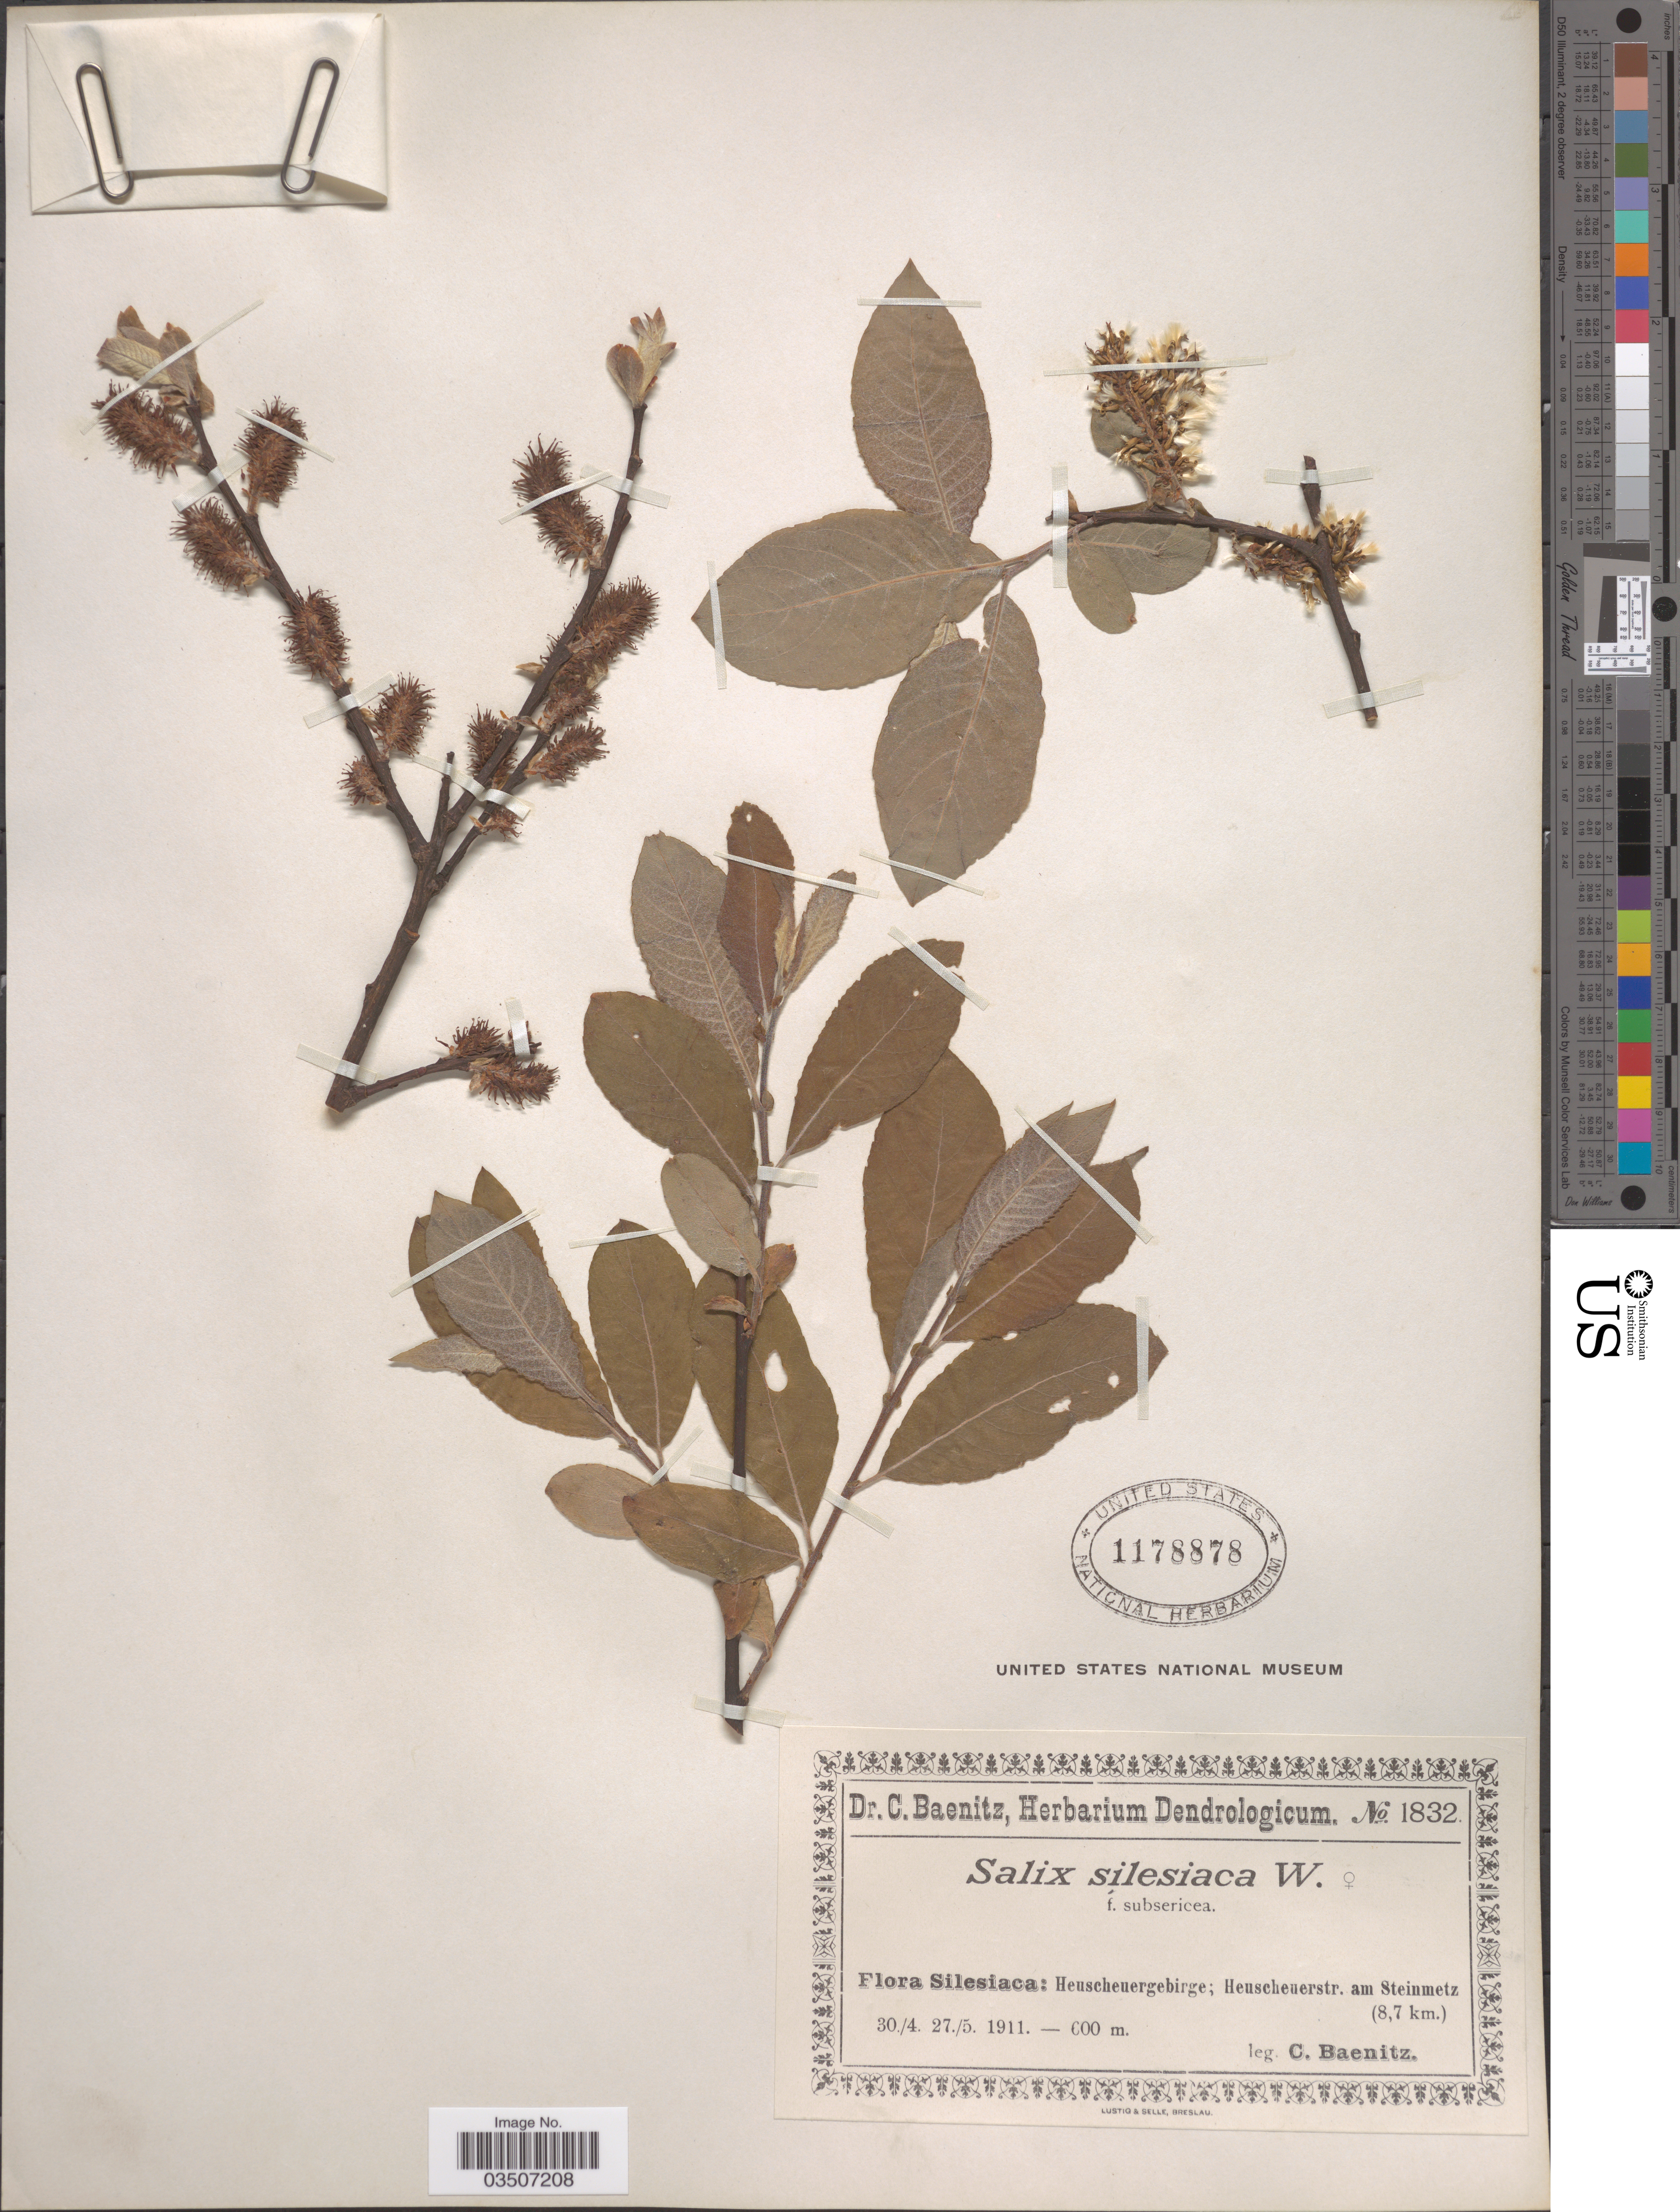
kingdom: Plantae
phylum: Tracheophyta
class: Magnoliopsida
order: Malpighiales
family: Salicaceae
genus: Salix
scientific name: Salix silesiaca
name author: Willd.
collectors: C. G. Baenitz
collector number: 1832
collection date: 1911-04-30/1911-05-27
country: Poland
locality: Silesiaca: Heuscheuergebirge; Heuscheuerstr. am Steinmetz (8.7 km.).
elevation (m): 600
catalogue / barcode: US 1178878